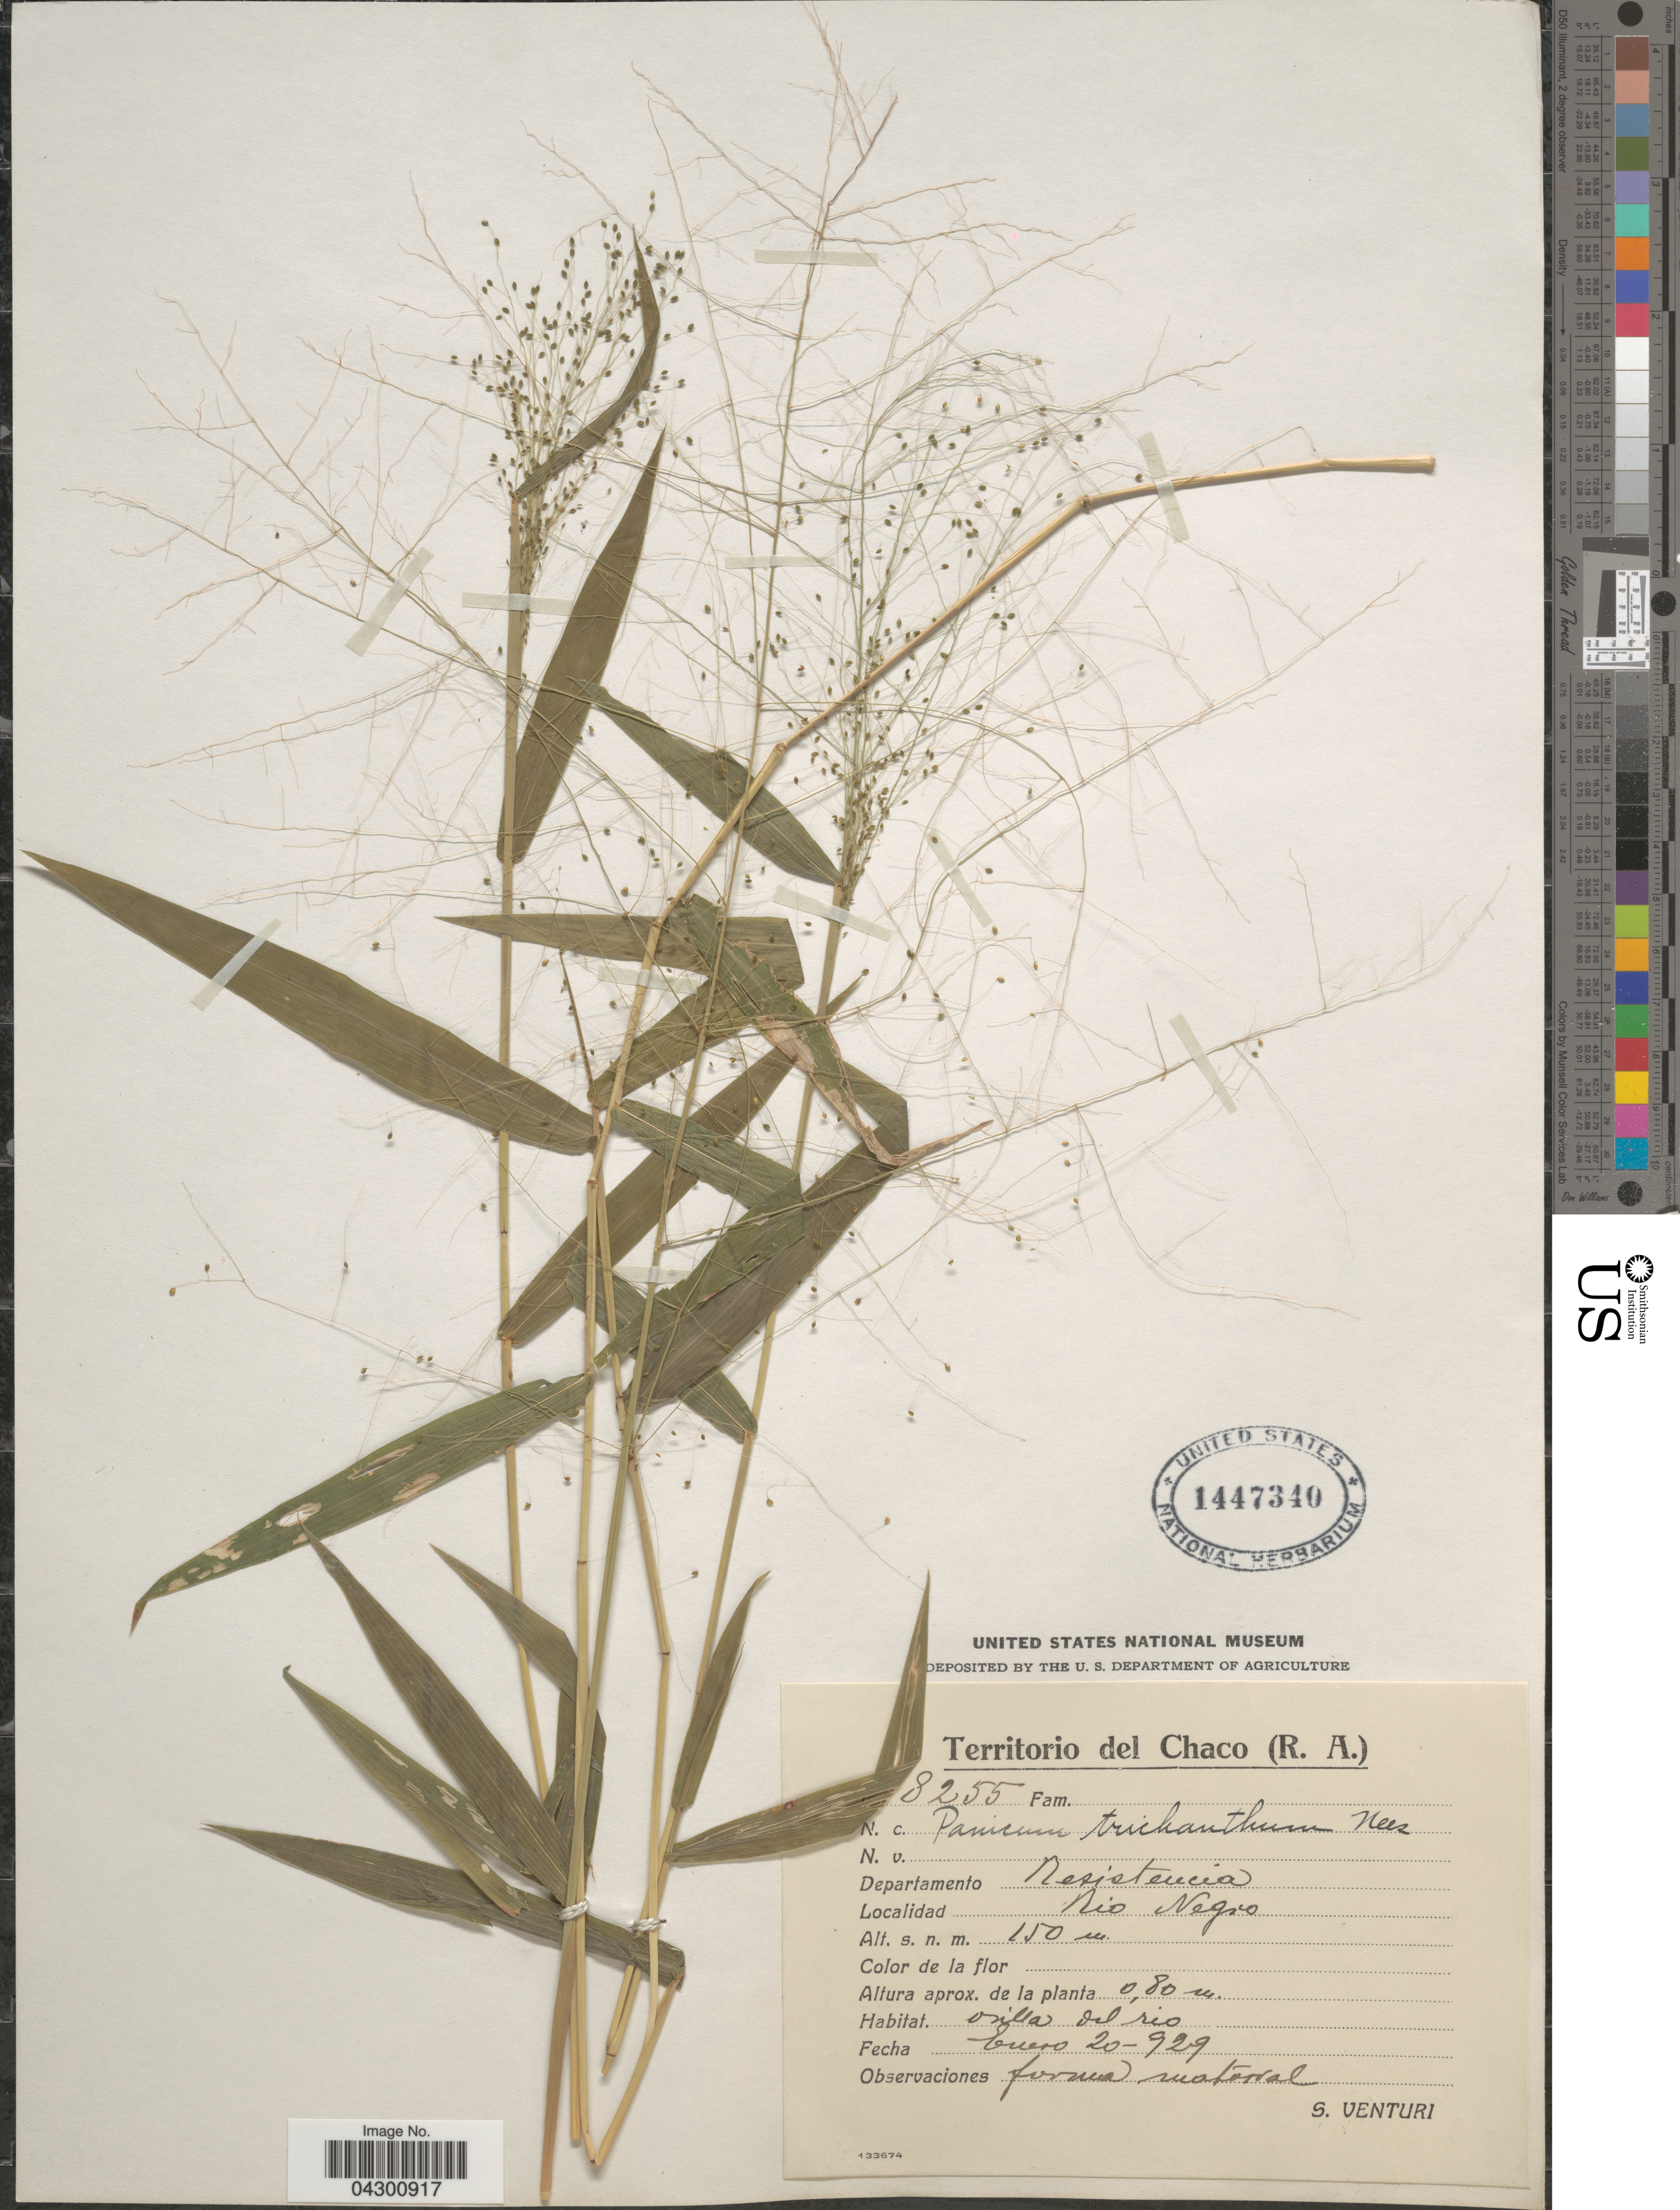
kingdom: Plantae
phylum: Tracheophyta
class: Liliopsida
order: Poales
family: Poaceae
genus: Panicum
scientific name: Panicum trichanthum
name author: Nees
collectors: S. Venturi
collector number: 8255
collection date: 1929-01-20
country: Argentina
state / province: Chaco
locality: Territorio del Chaco (R. A.). Departamento Resistencia. Rio Negro. Orilla del rio.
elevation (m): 150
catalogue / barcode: US 1447340